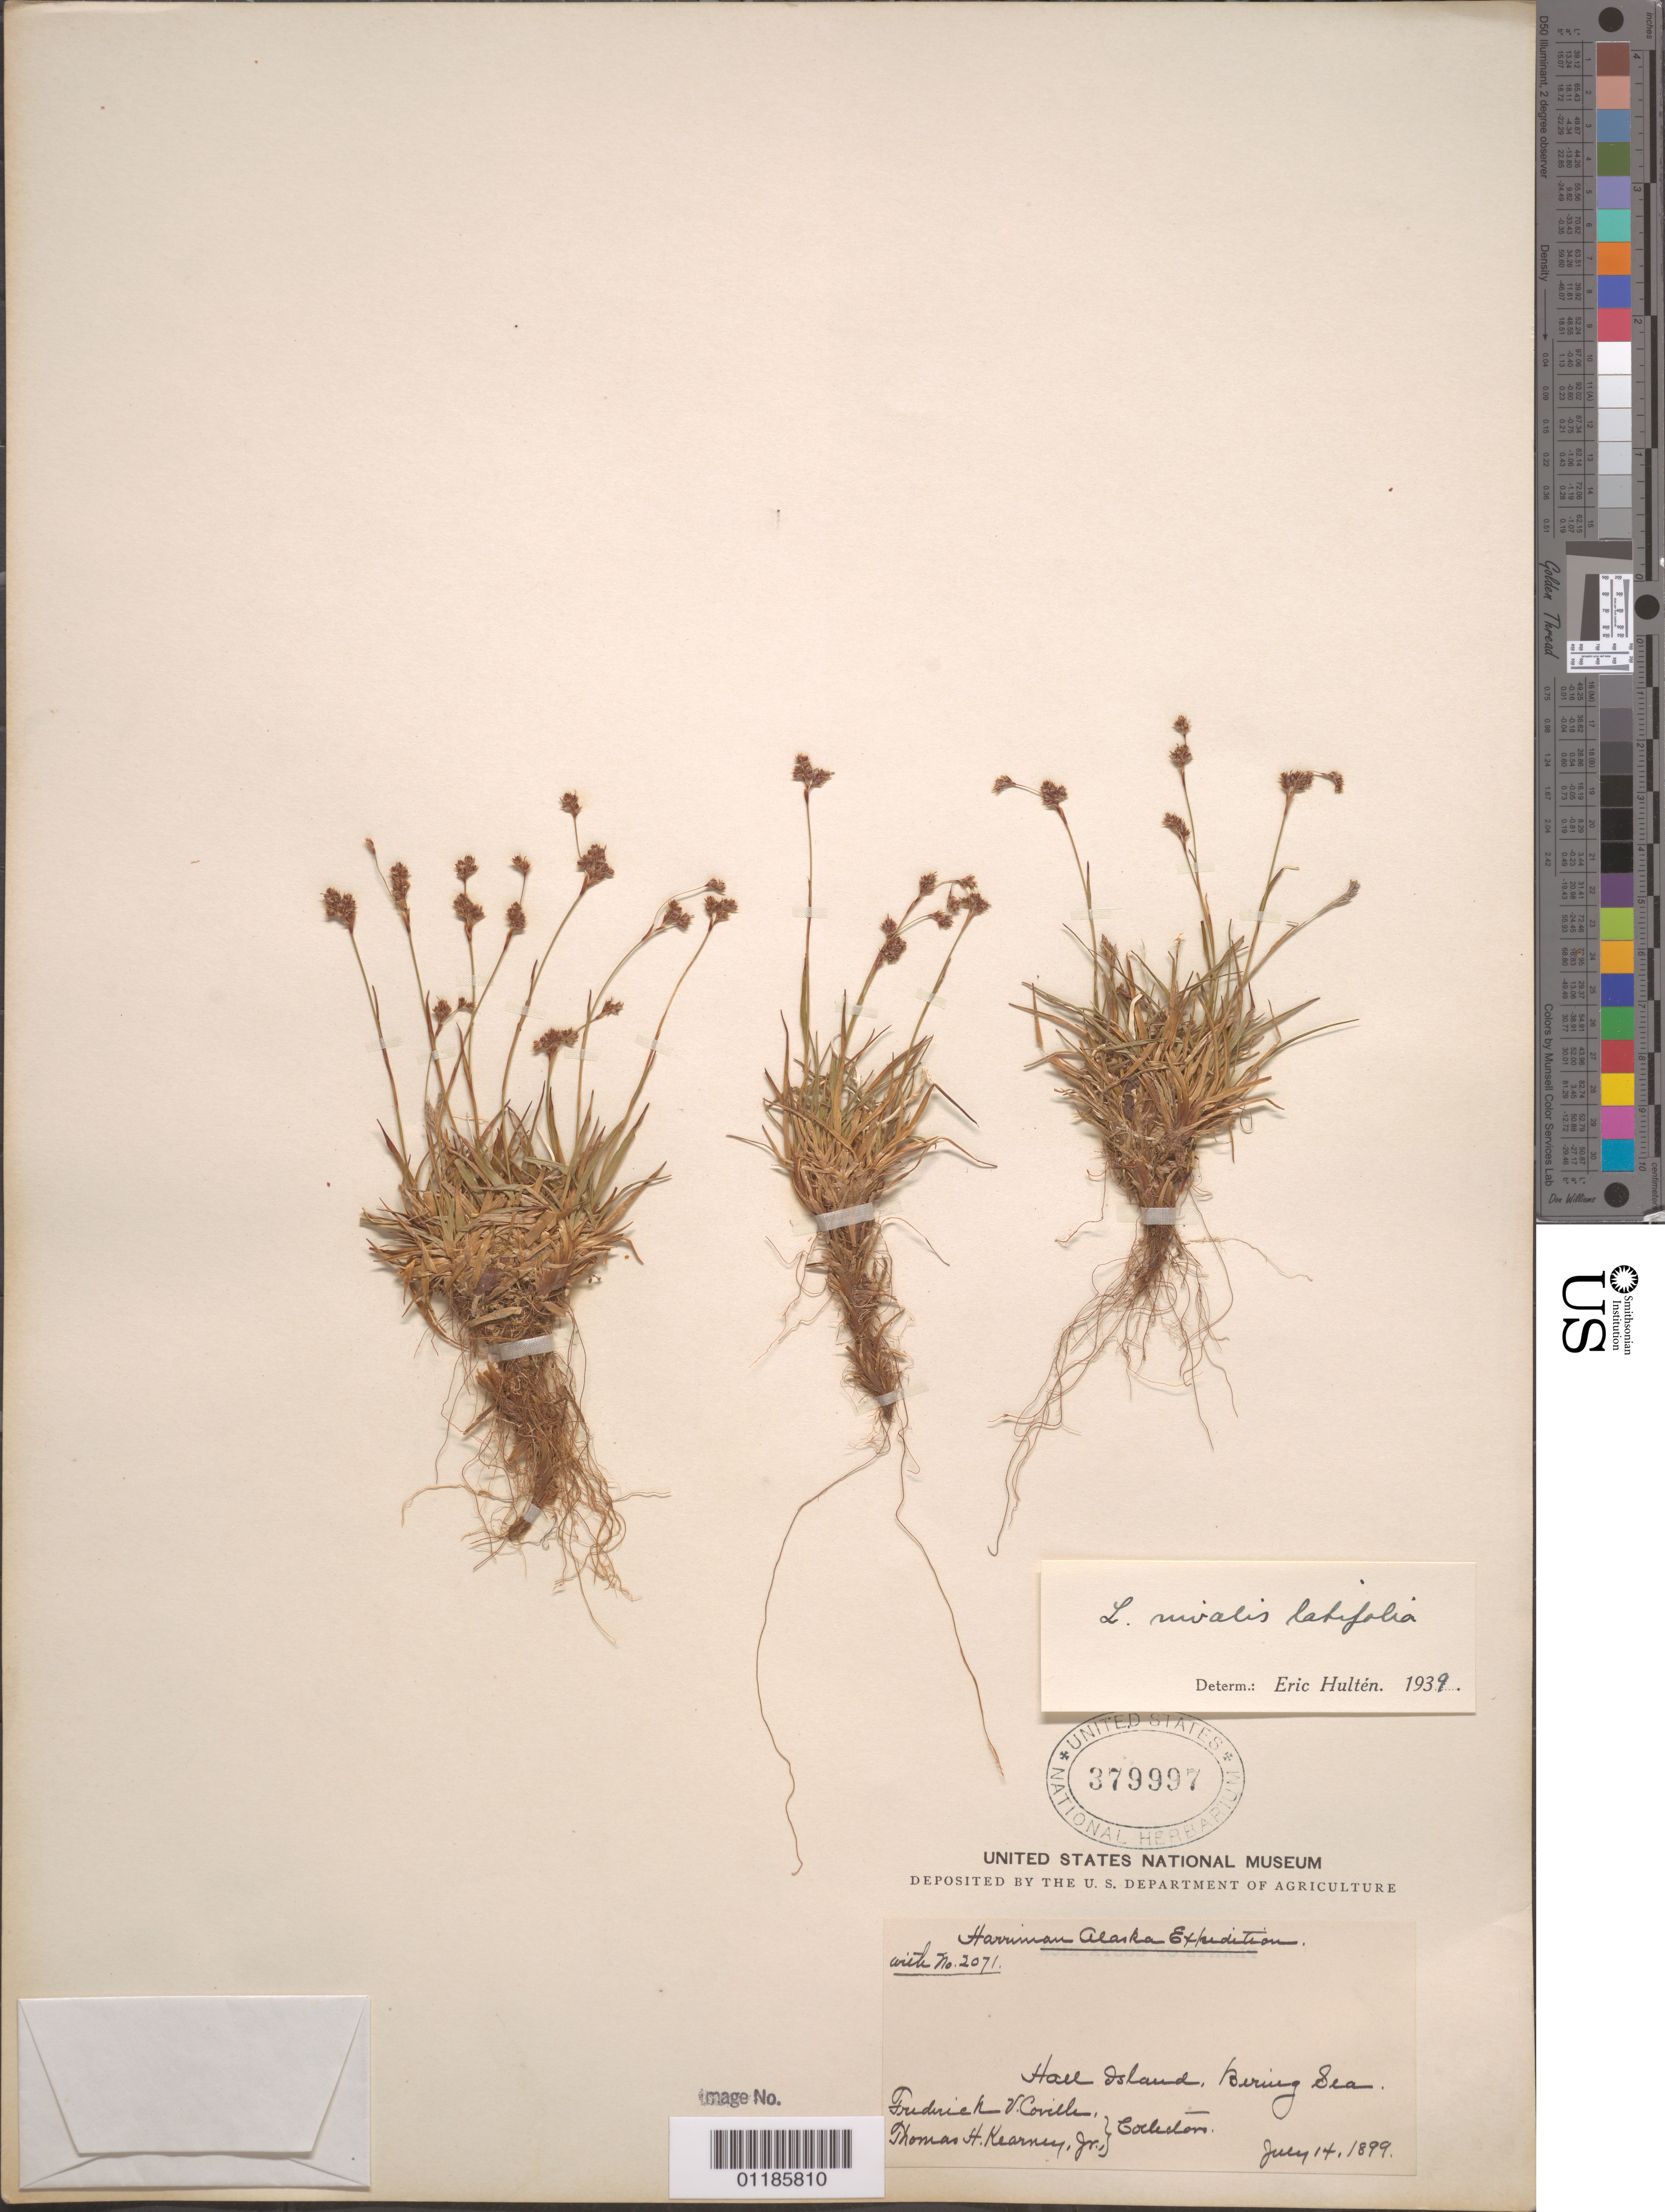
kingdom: Plantae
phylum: Tracheophyta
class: Liliopsida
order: Poales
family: Juncaceae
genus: Luzula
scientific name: Luzula nivalis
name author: (Laest.) Spreng.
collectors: F. V. Coville & T. H. Kearney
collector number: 2071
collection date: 1899-07-14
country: United States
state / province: Alaska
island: Hall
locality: Bering Sea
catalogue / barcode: US 379997